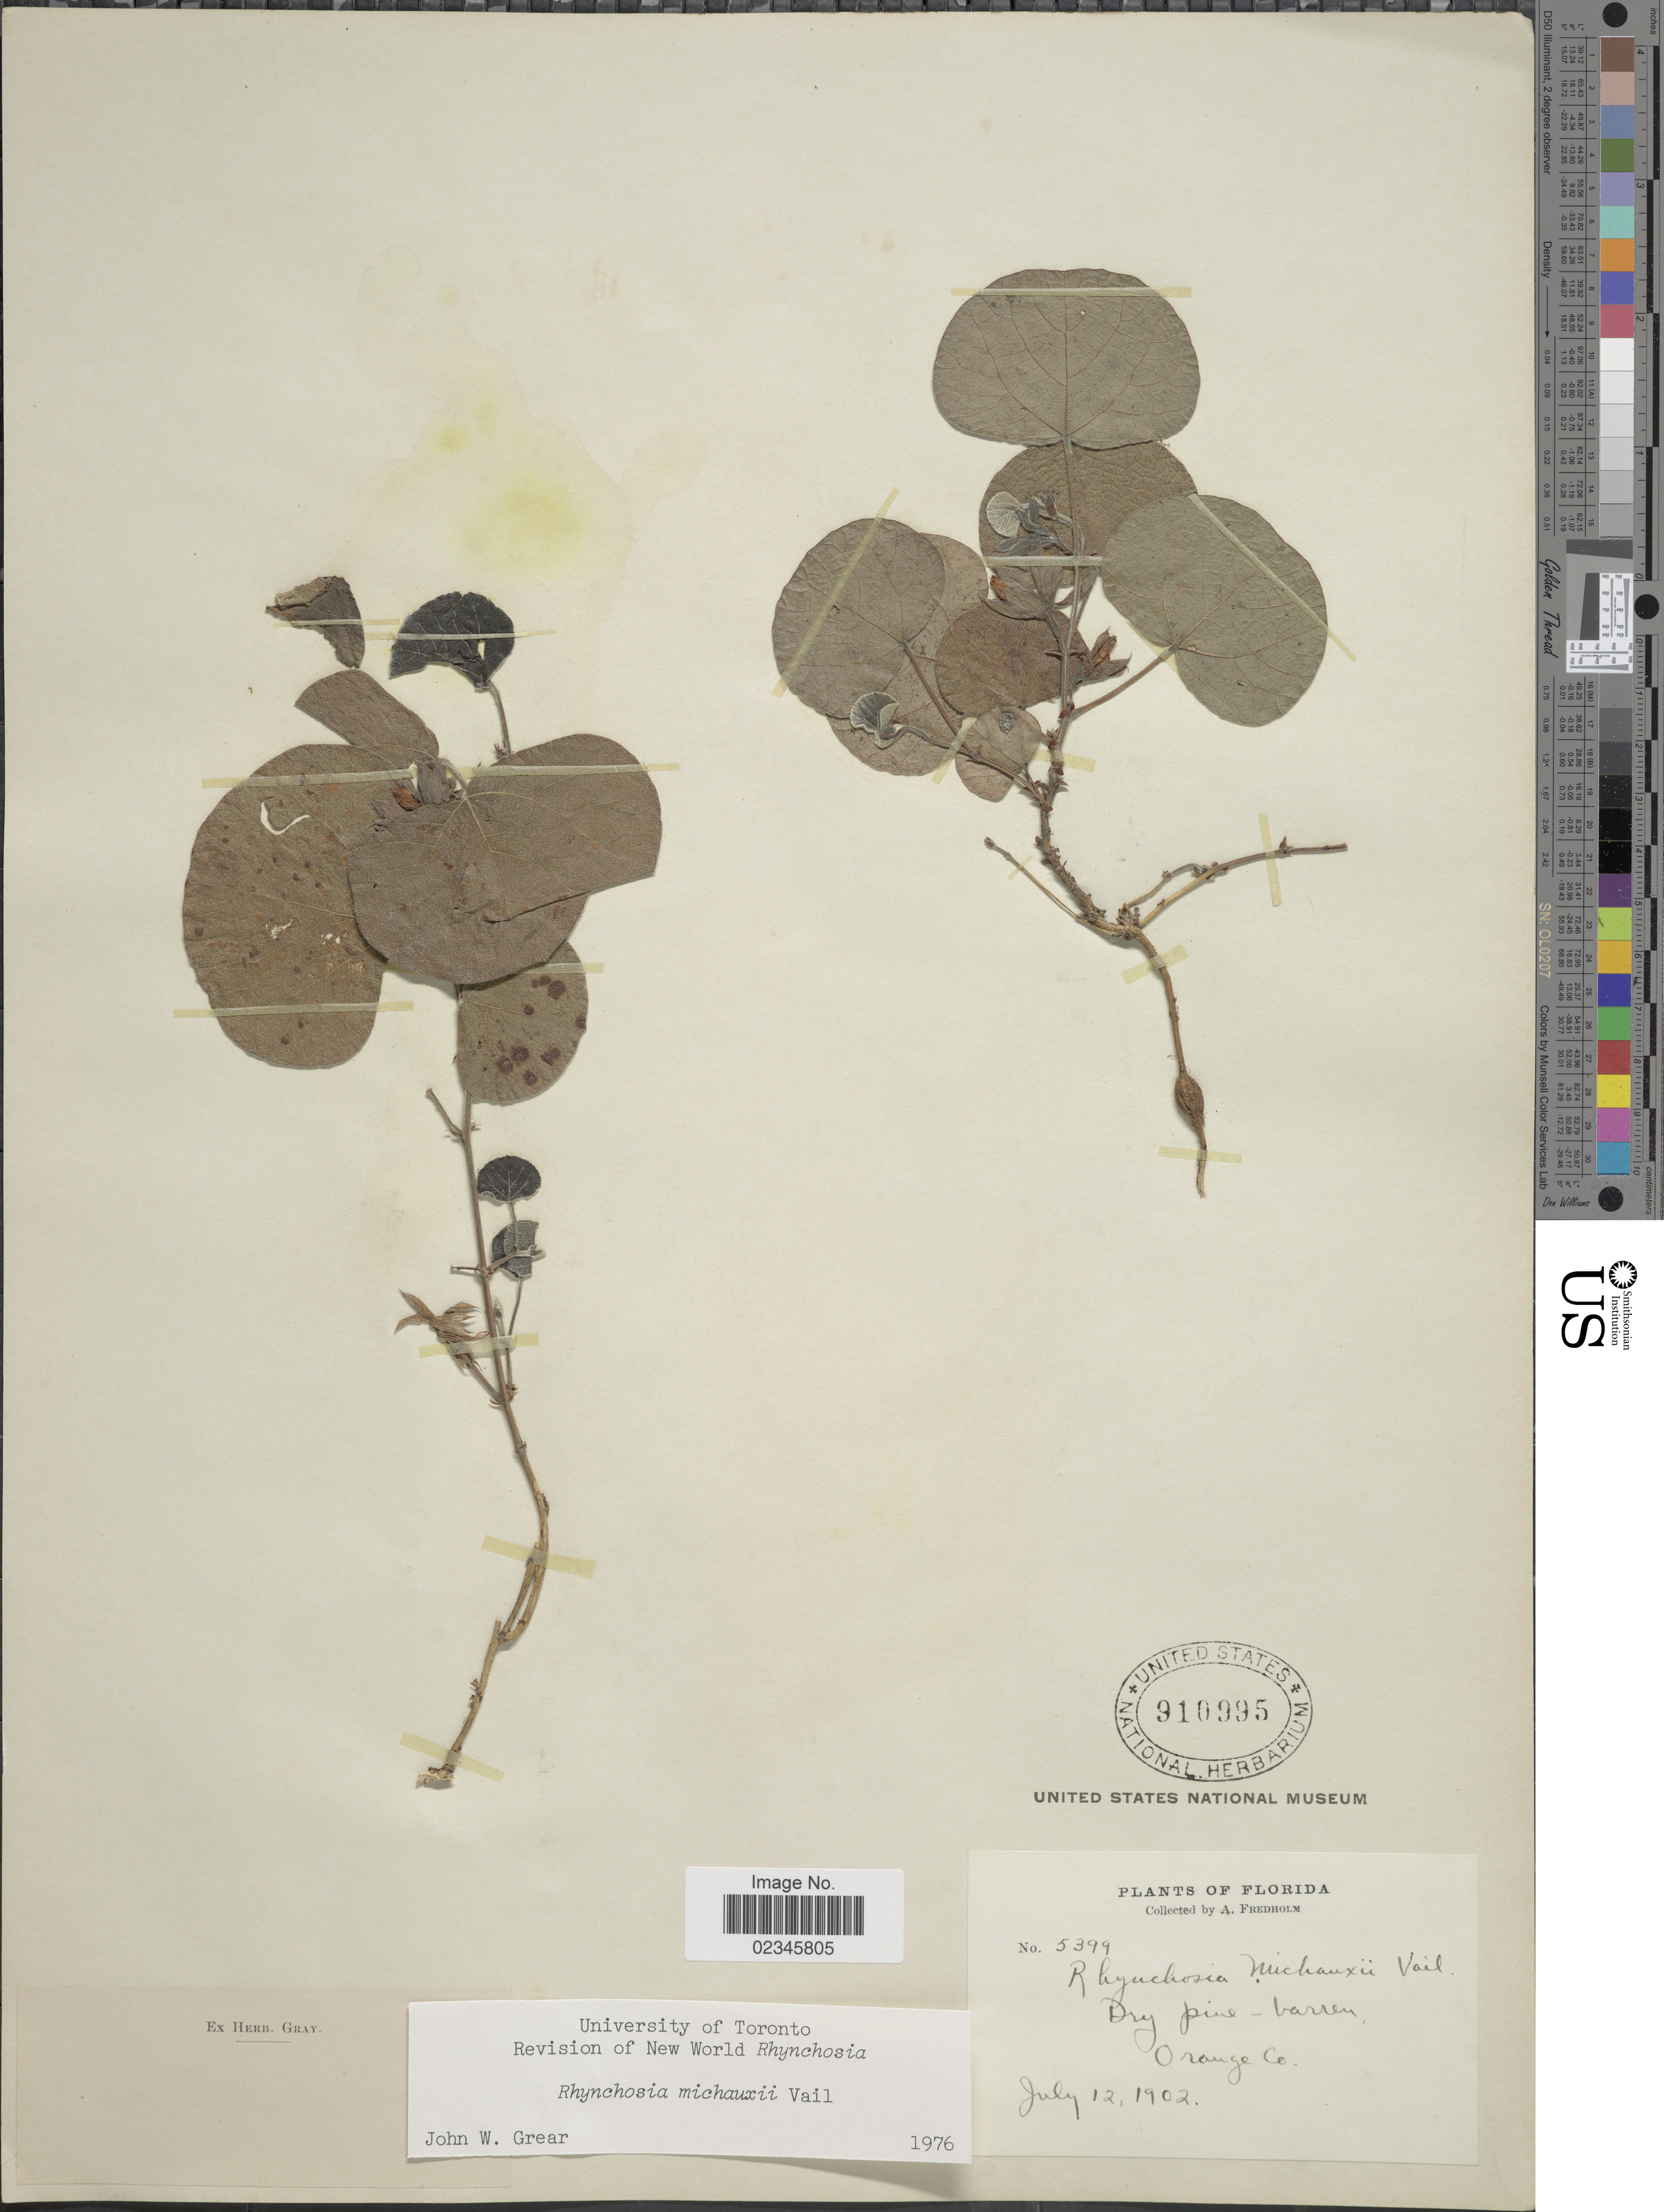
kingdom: Plantae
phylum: Tracheophyta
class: Magnoliopsida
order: Fabales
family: Fabaceae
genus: Rhynchosia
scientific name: Rhynchosia michauxii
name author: Vail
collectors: A. Fredholm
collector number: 5399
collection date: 1902-07-12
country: United States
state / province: Florida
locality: Dry pine-barren, Orange Co.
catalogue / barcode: US 910995